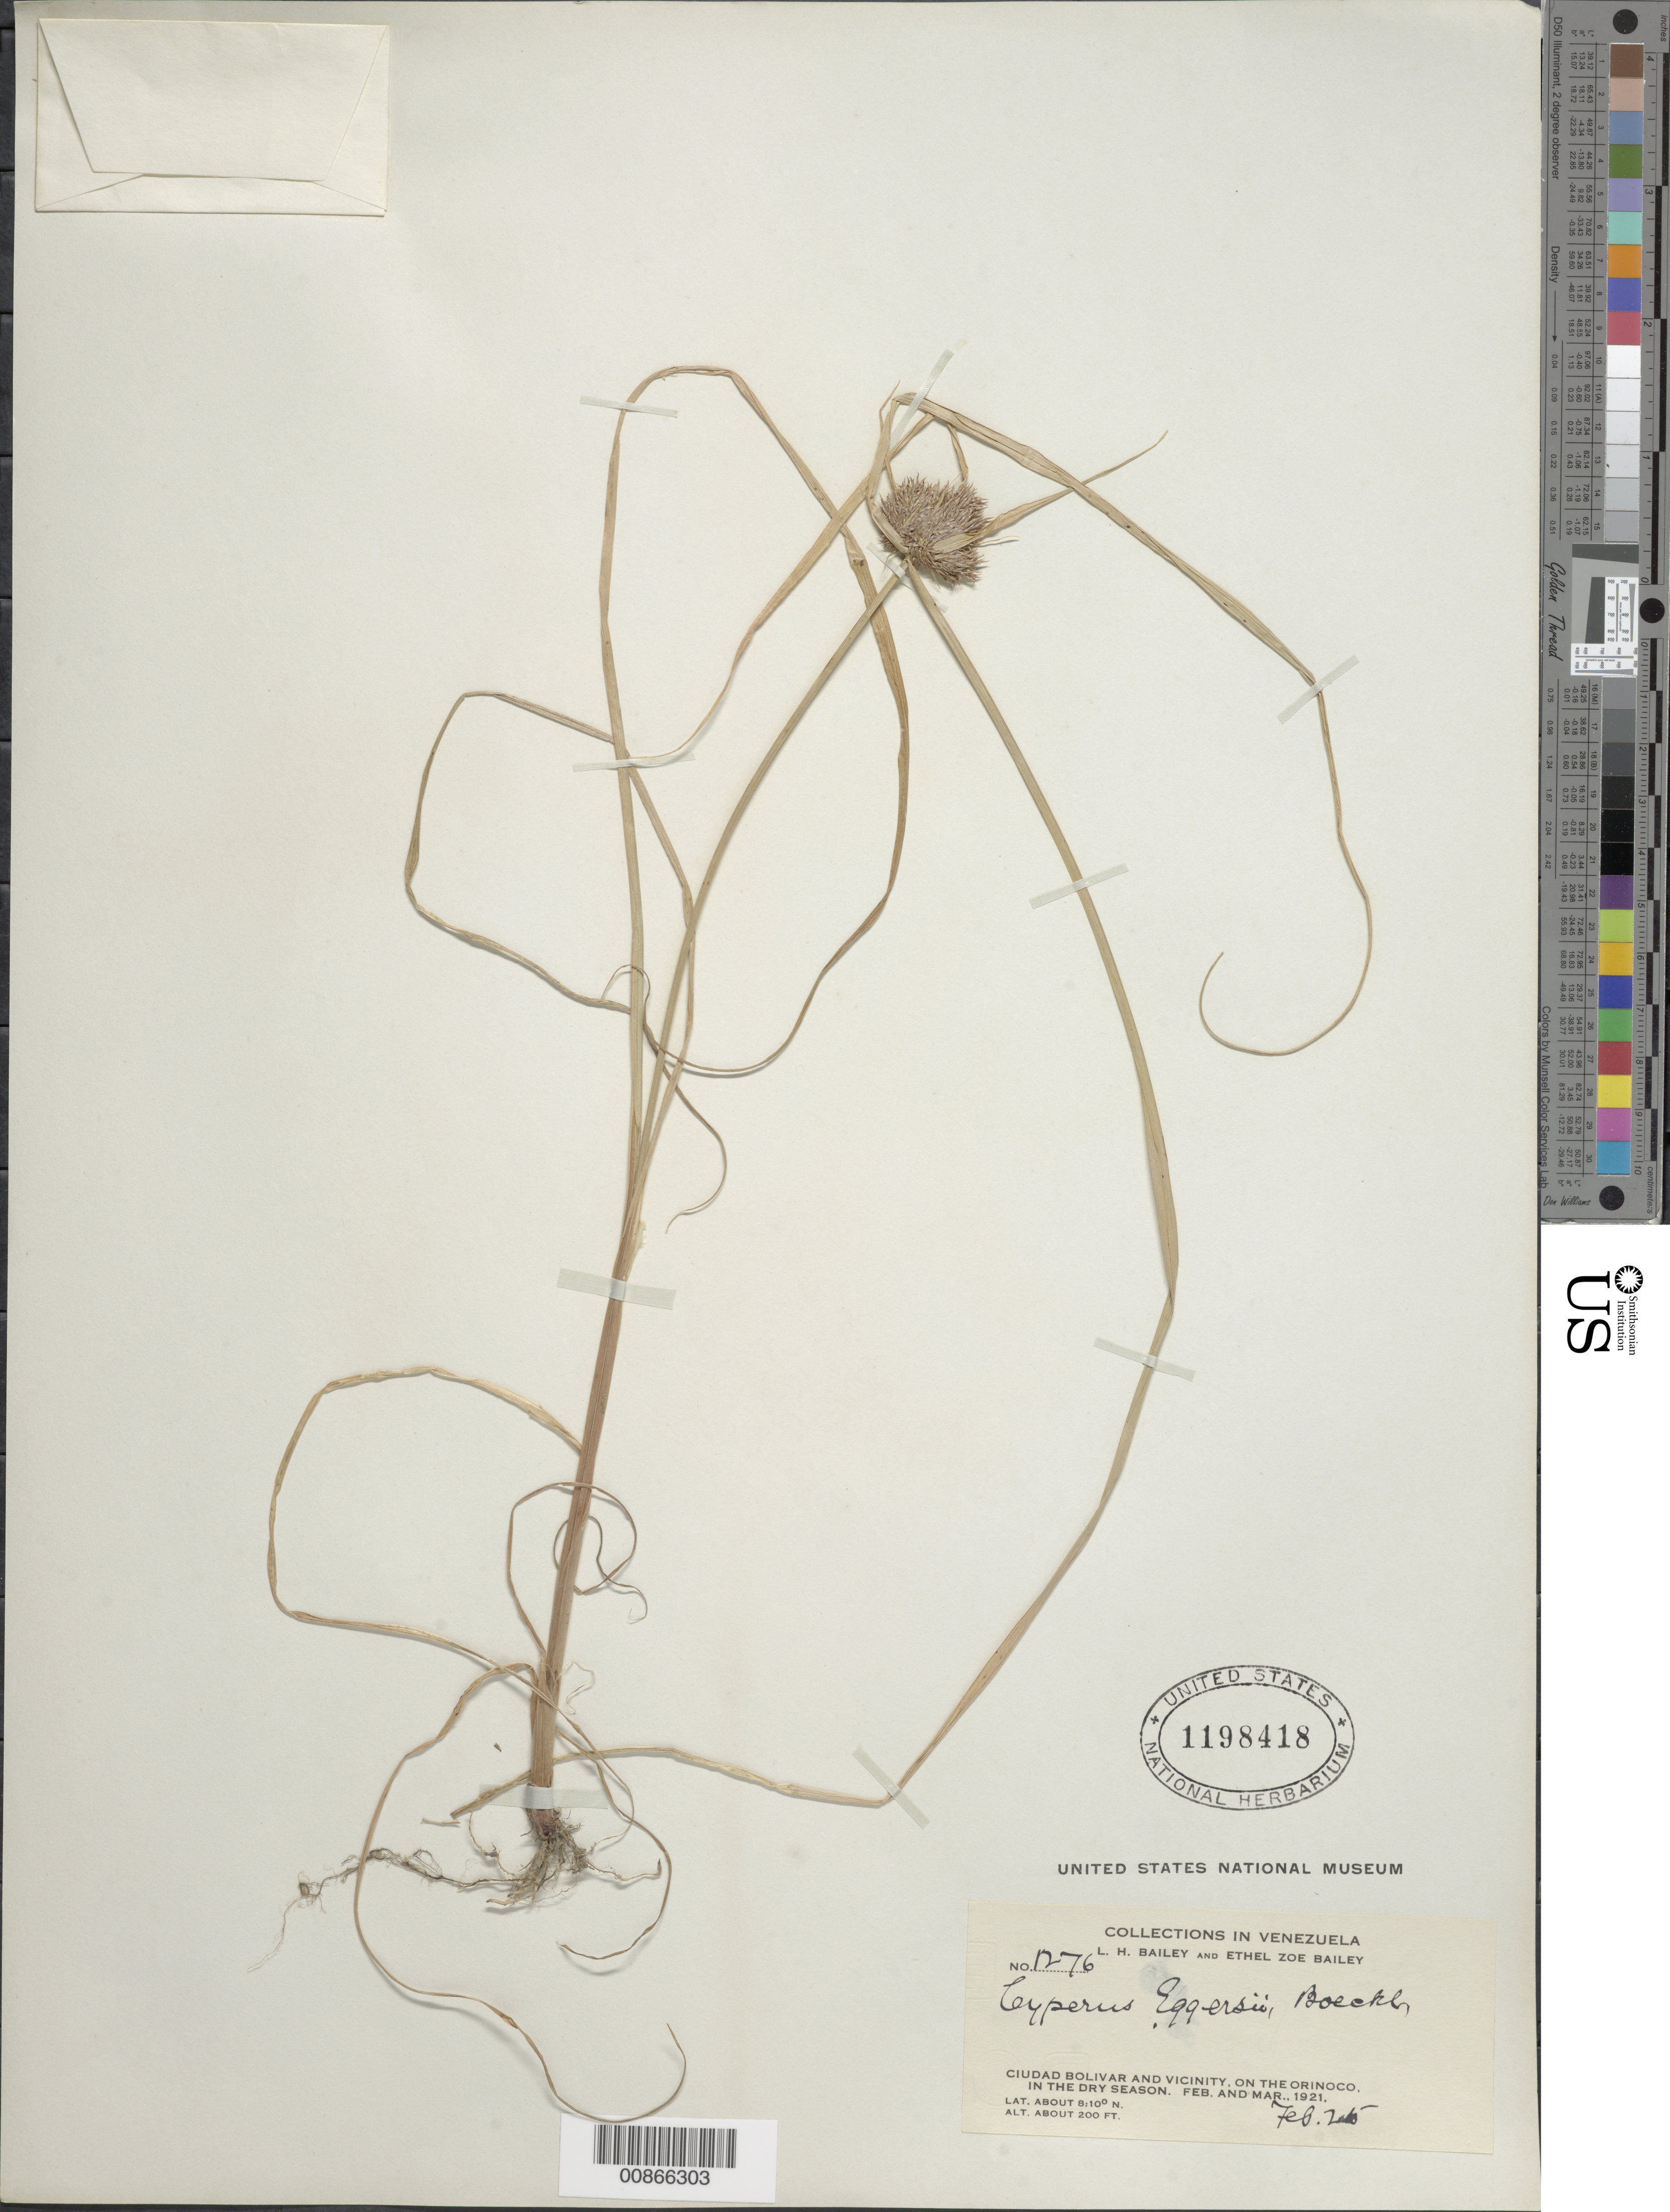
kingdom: Plantae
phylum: Tracheophyta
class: Liliopsida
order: Poales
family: Cyperaceae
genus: Cyperus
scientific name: Cyperus eggersii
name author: Boeckeler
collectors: L. H. Bailey & E. Z. Bailey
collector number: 1276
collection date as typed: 25-Feb-21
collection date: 1921-02-25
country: Venezuela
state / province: Bolívar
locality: Ciudad Bolívar and vicinity, Orinoco R.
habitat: Dry season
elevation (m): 61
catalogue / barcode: US 1198418